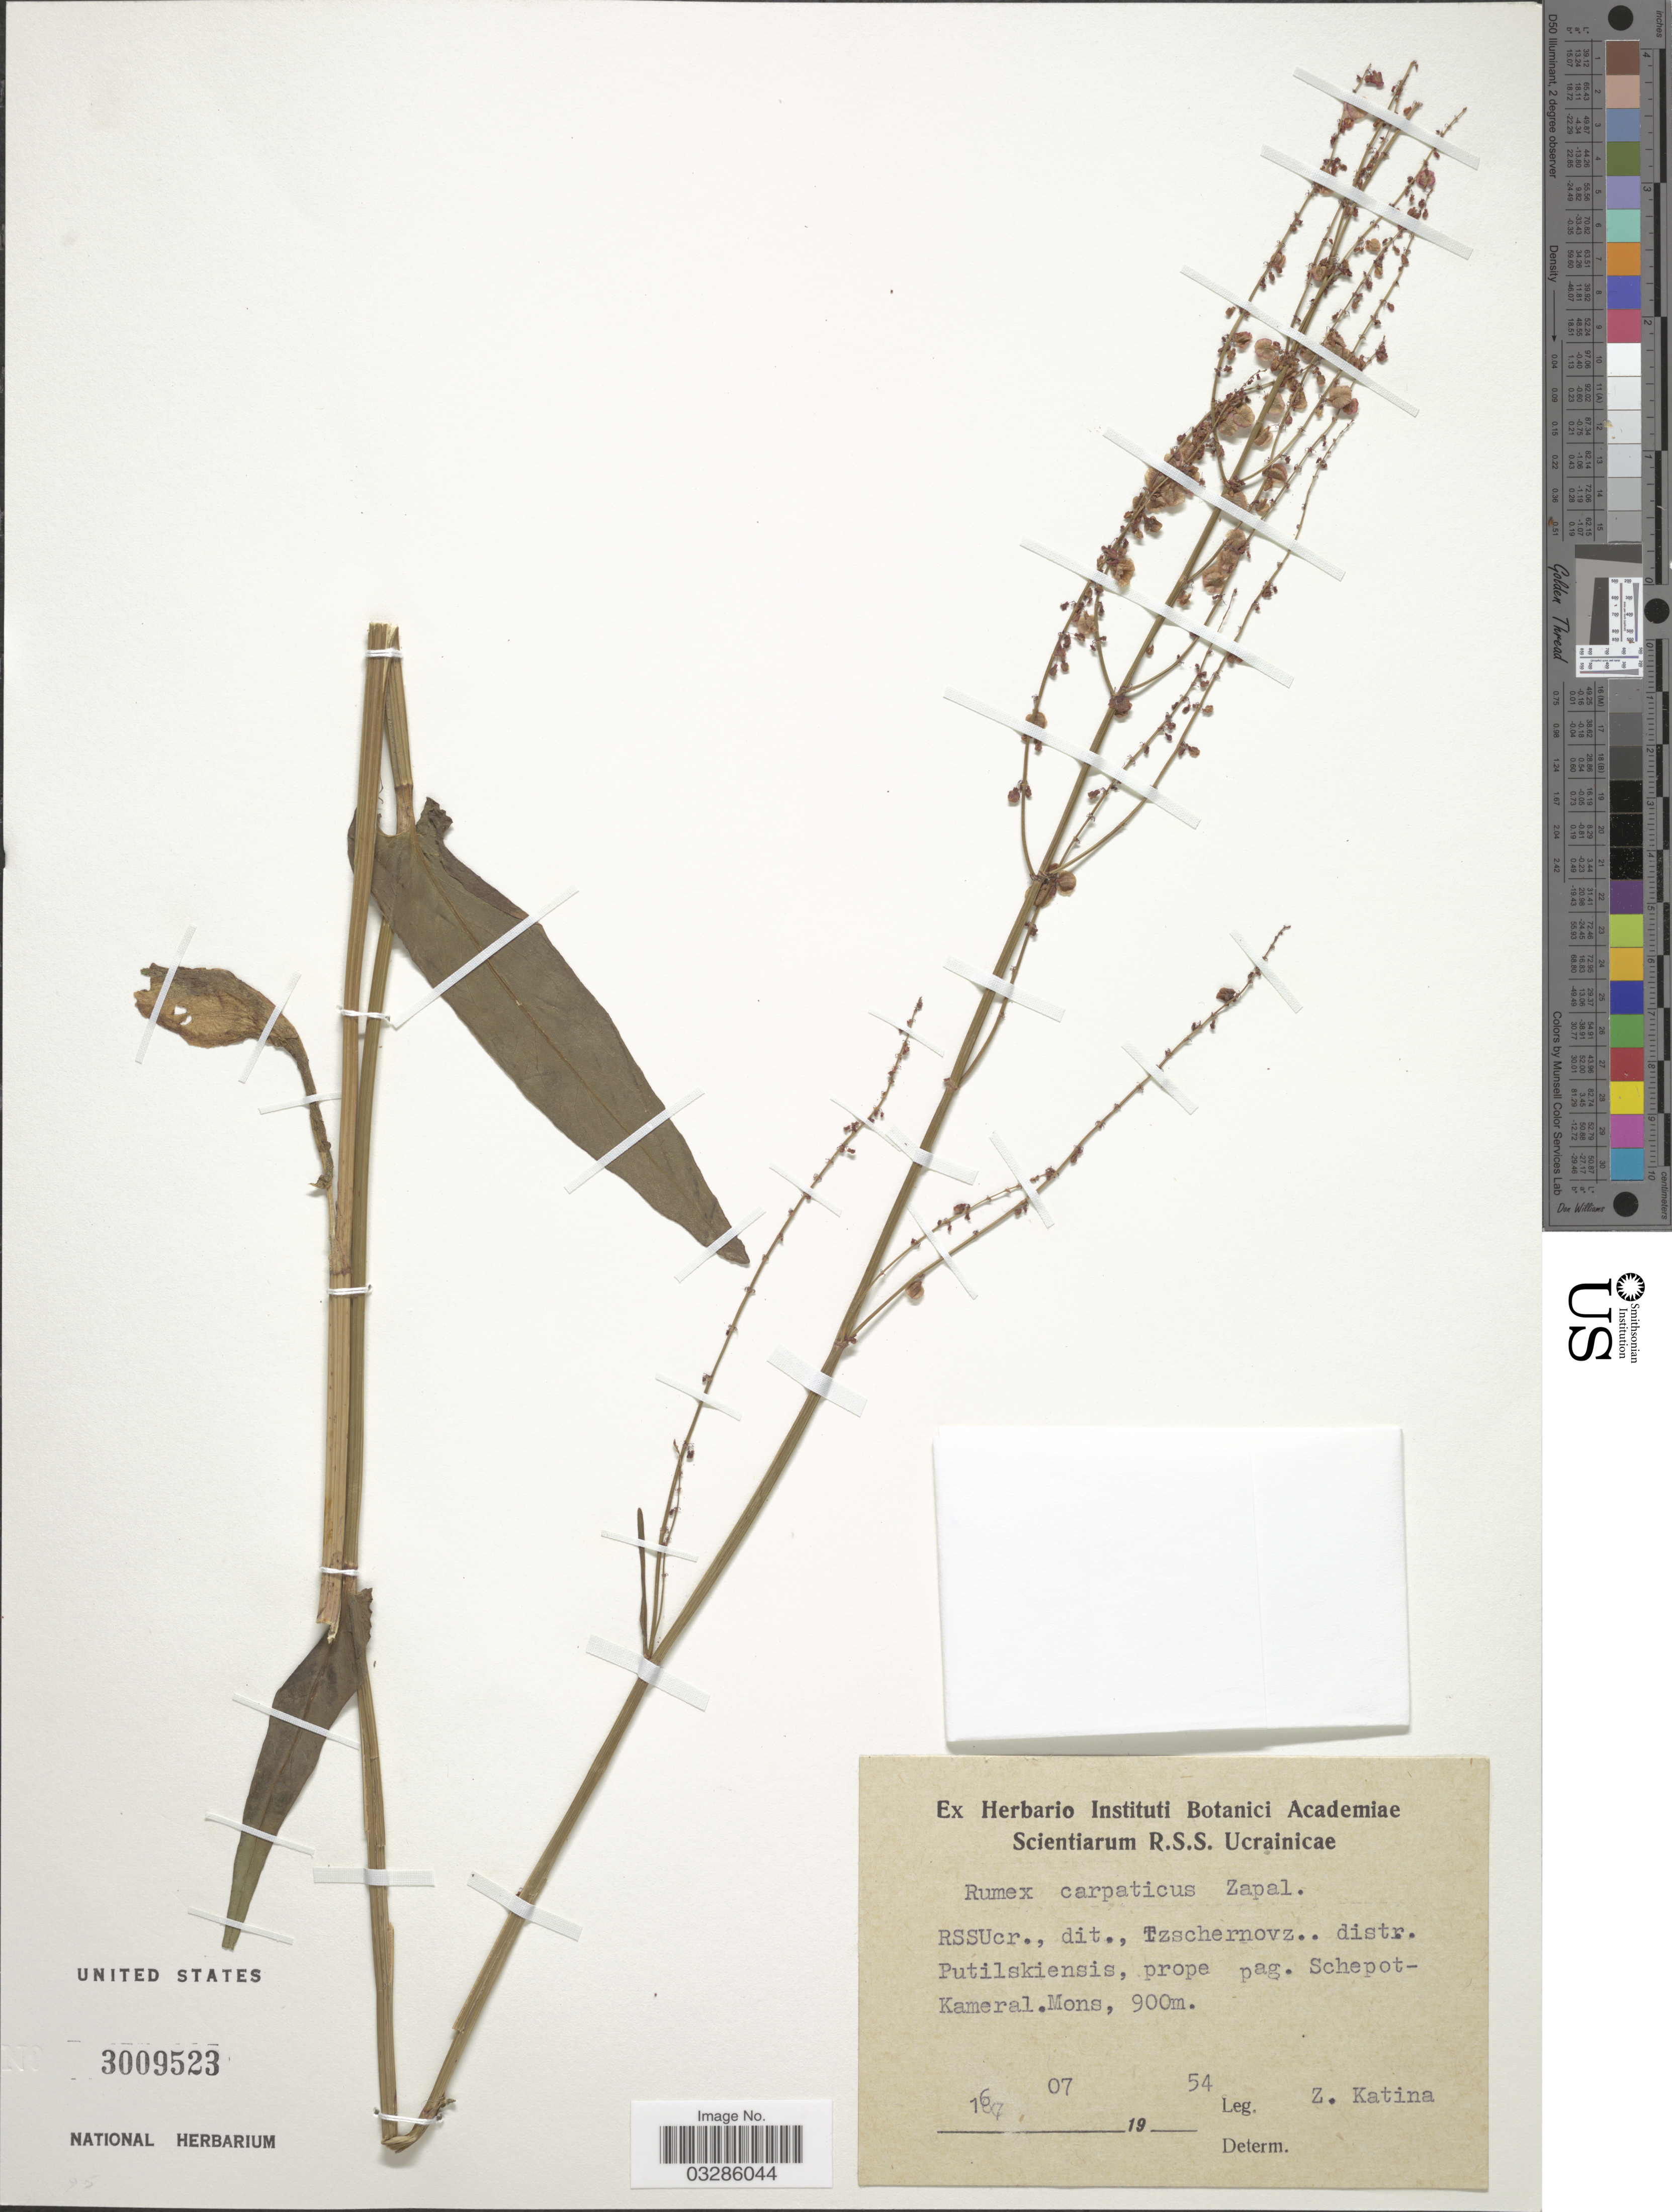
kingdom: Plantae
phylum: Tracheophyta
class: Magnoliopsida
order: Caryophyllales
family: Polygonaceae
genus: Rumex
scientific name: Rumex carpaticus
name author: Zapal.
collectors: Z. Katina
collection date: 1954-07-16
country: Ukraine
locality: RSSUcr., dit., Tzschernovz. Distr. Putilskiensis, prope pag. Schepot-Kameral. Mons.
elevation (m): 900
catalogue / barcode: US 3009523